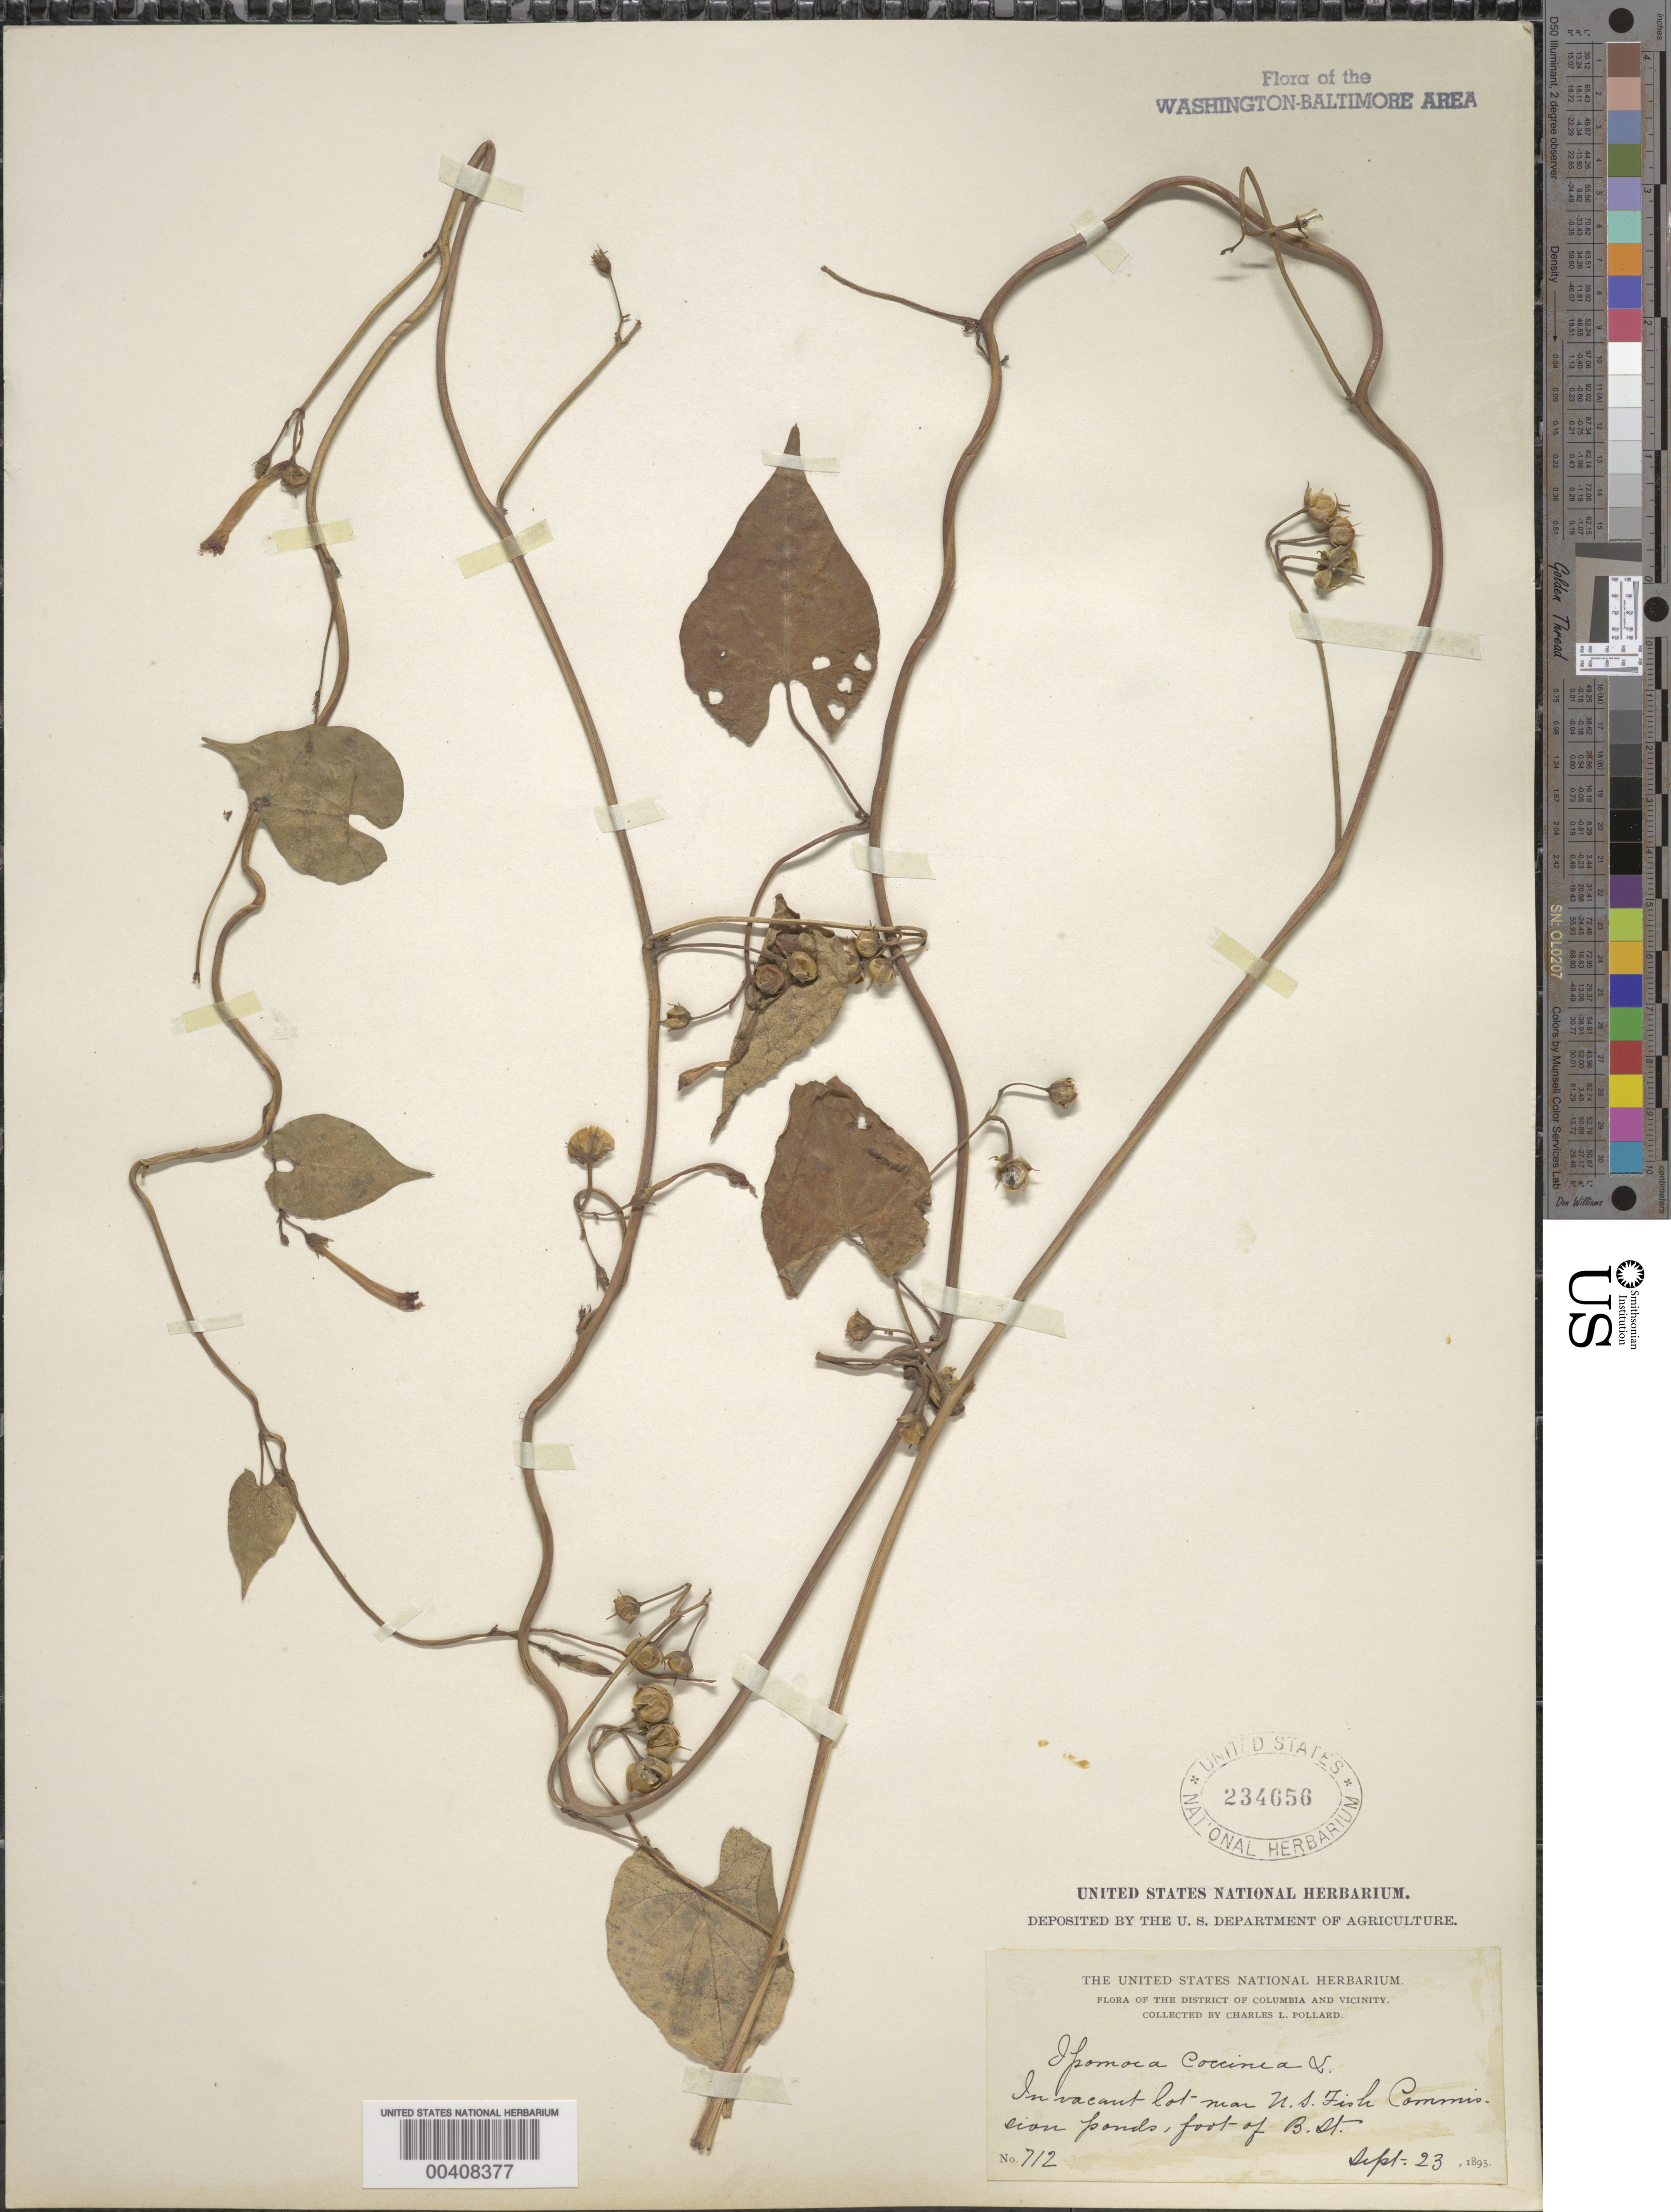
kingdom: Plantae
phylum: Tracheophyta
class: Magnoliopsida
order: Solanales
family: Convolvulaceae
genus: Ipomoea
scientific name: Ipomoea coccinea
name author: L.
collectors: C. L. Pollard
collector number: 712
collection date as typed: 23 Sep 1895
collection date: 1895-09-23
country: United States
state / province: District of Columbia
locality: U.S. Commission Ponds, foot of B St.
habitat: Vacant lot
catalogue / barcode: US 234656